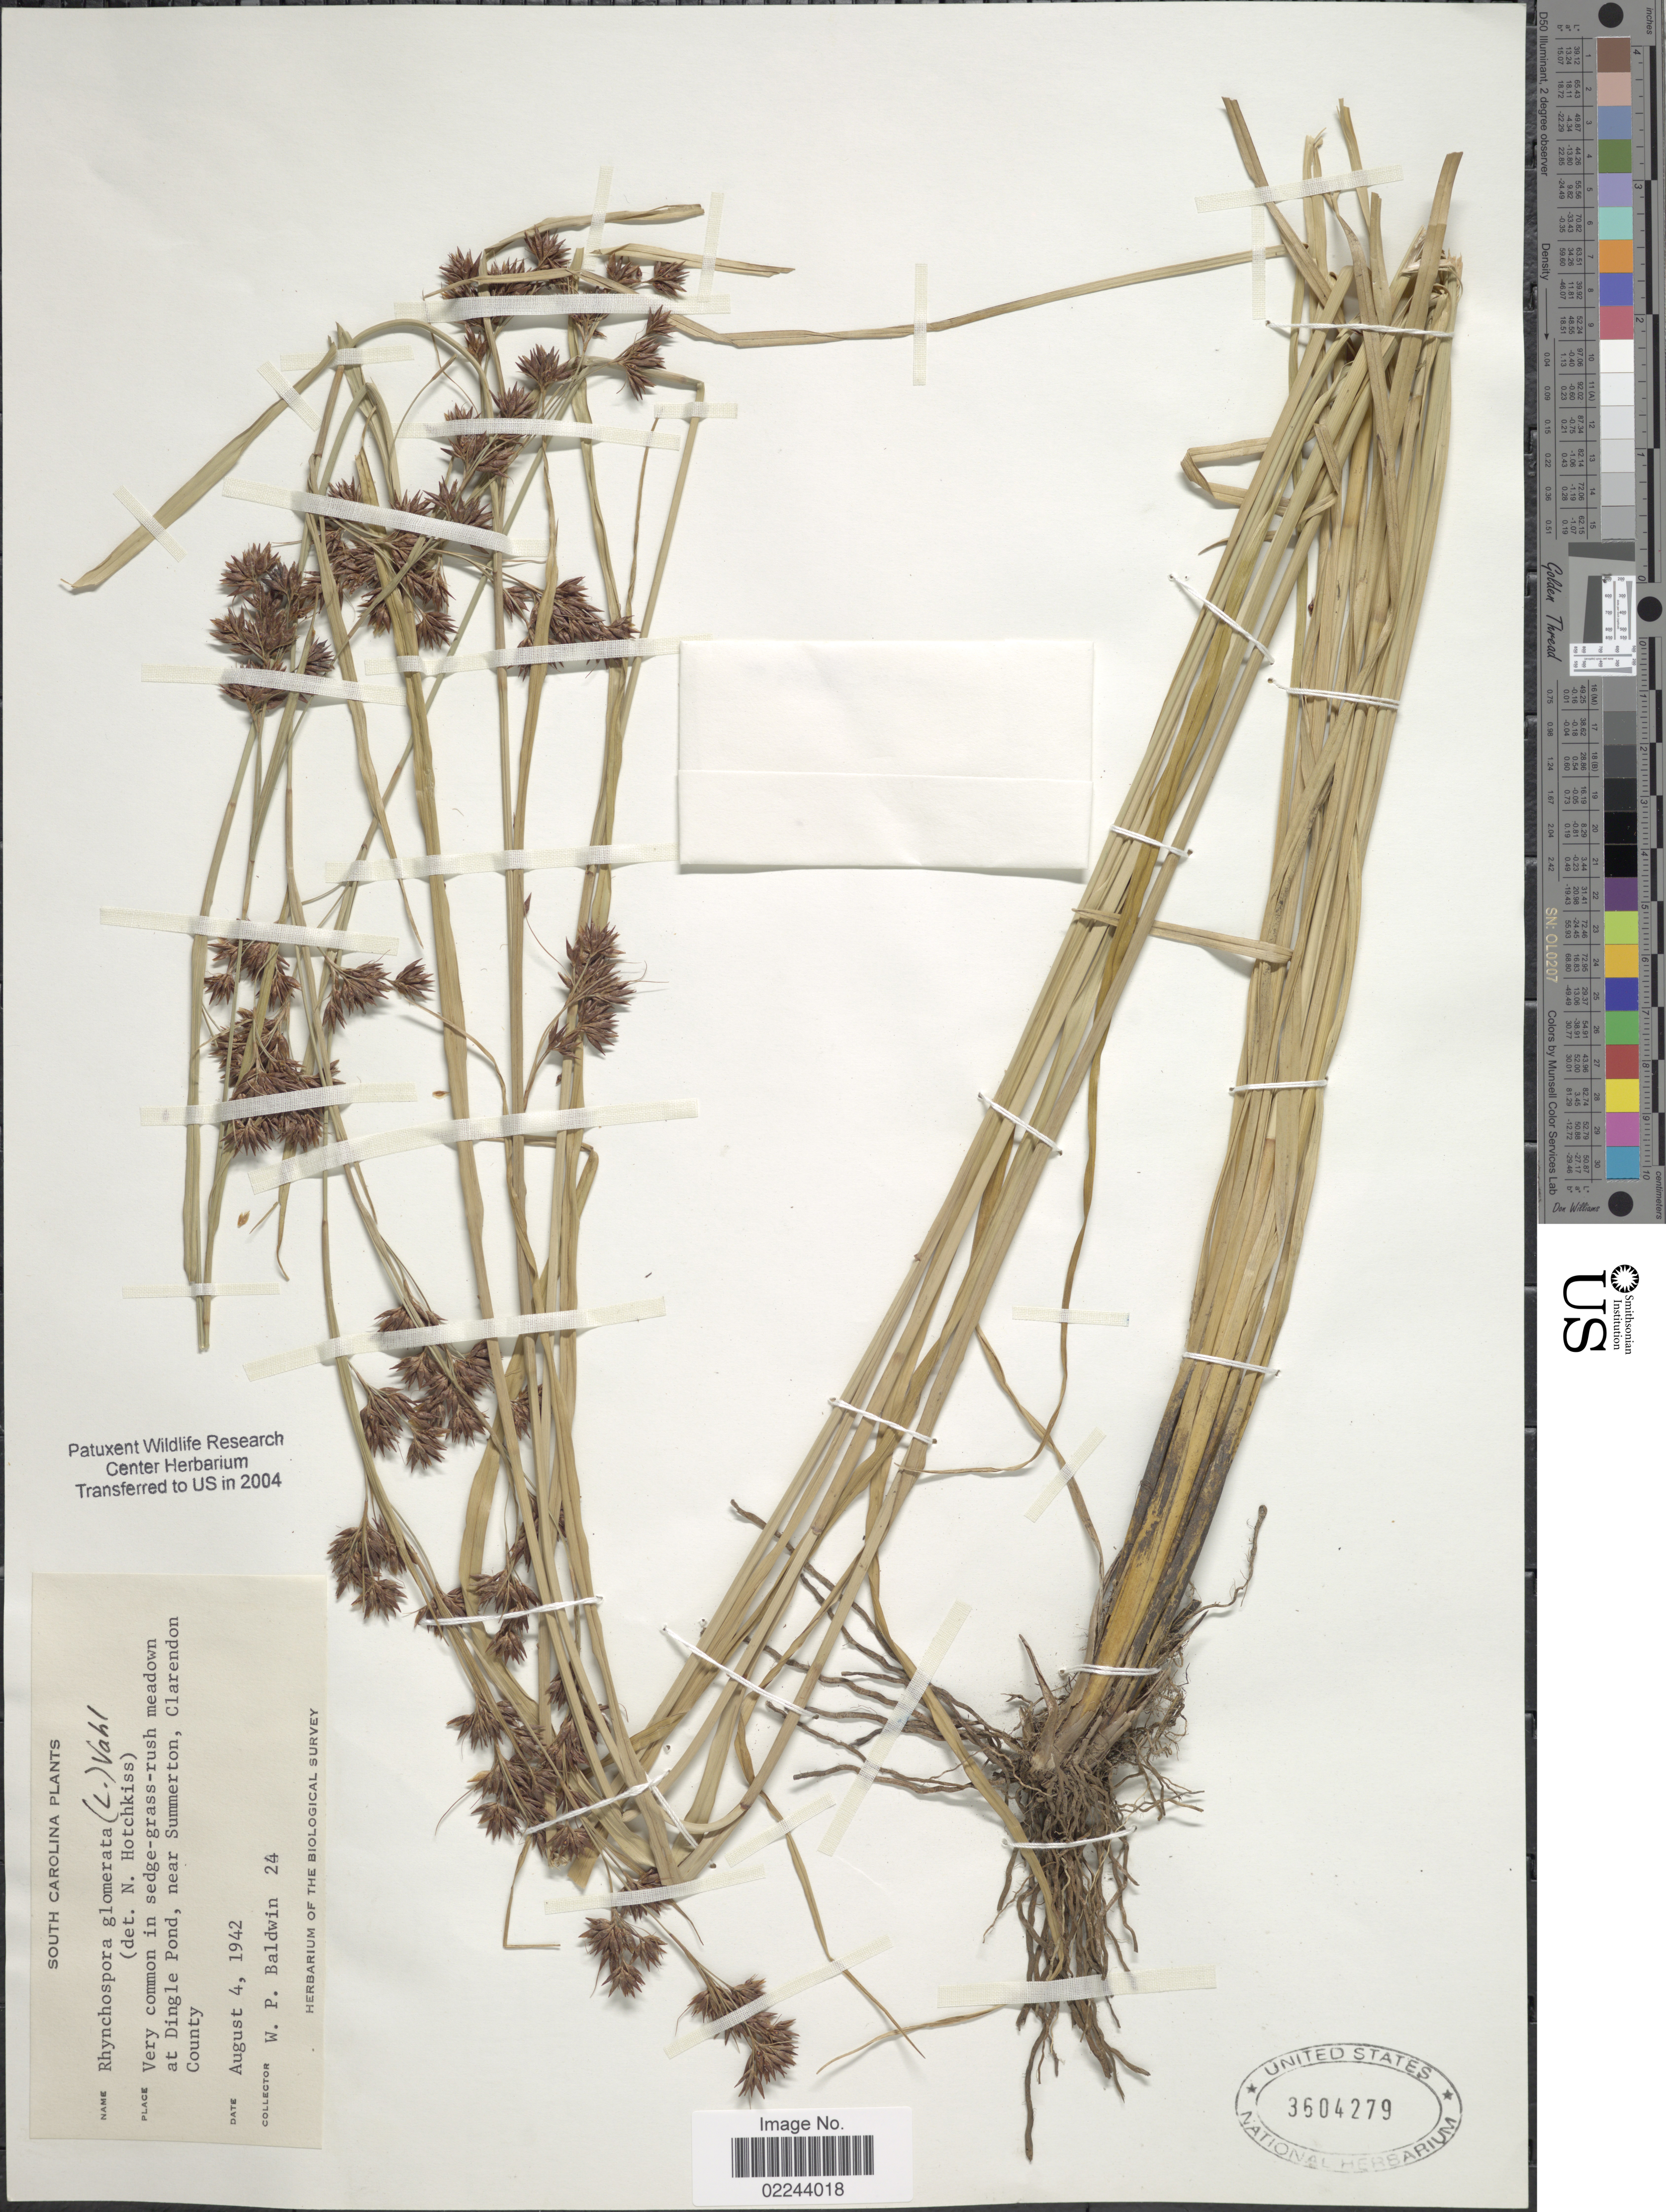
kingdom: Plantae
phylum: Tracheophyta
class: Liliopsida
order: Poales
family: Cyperaceae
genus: Rhynchospora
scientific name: Rhynchospora glomerata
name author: (L.) Vahl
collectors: W. Baldwin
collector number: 24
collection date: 1942-08-04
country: United States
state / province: South Carolina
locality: Dingle Pond, near Summerton, Clarendon County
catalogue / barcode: US 3604279